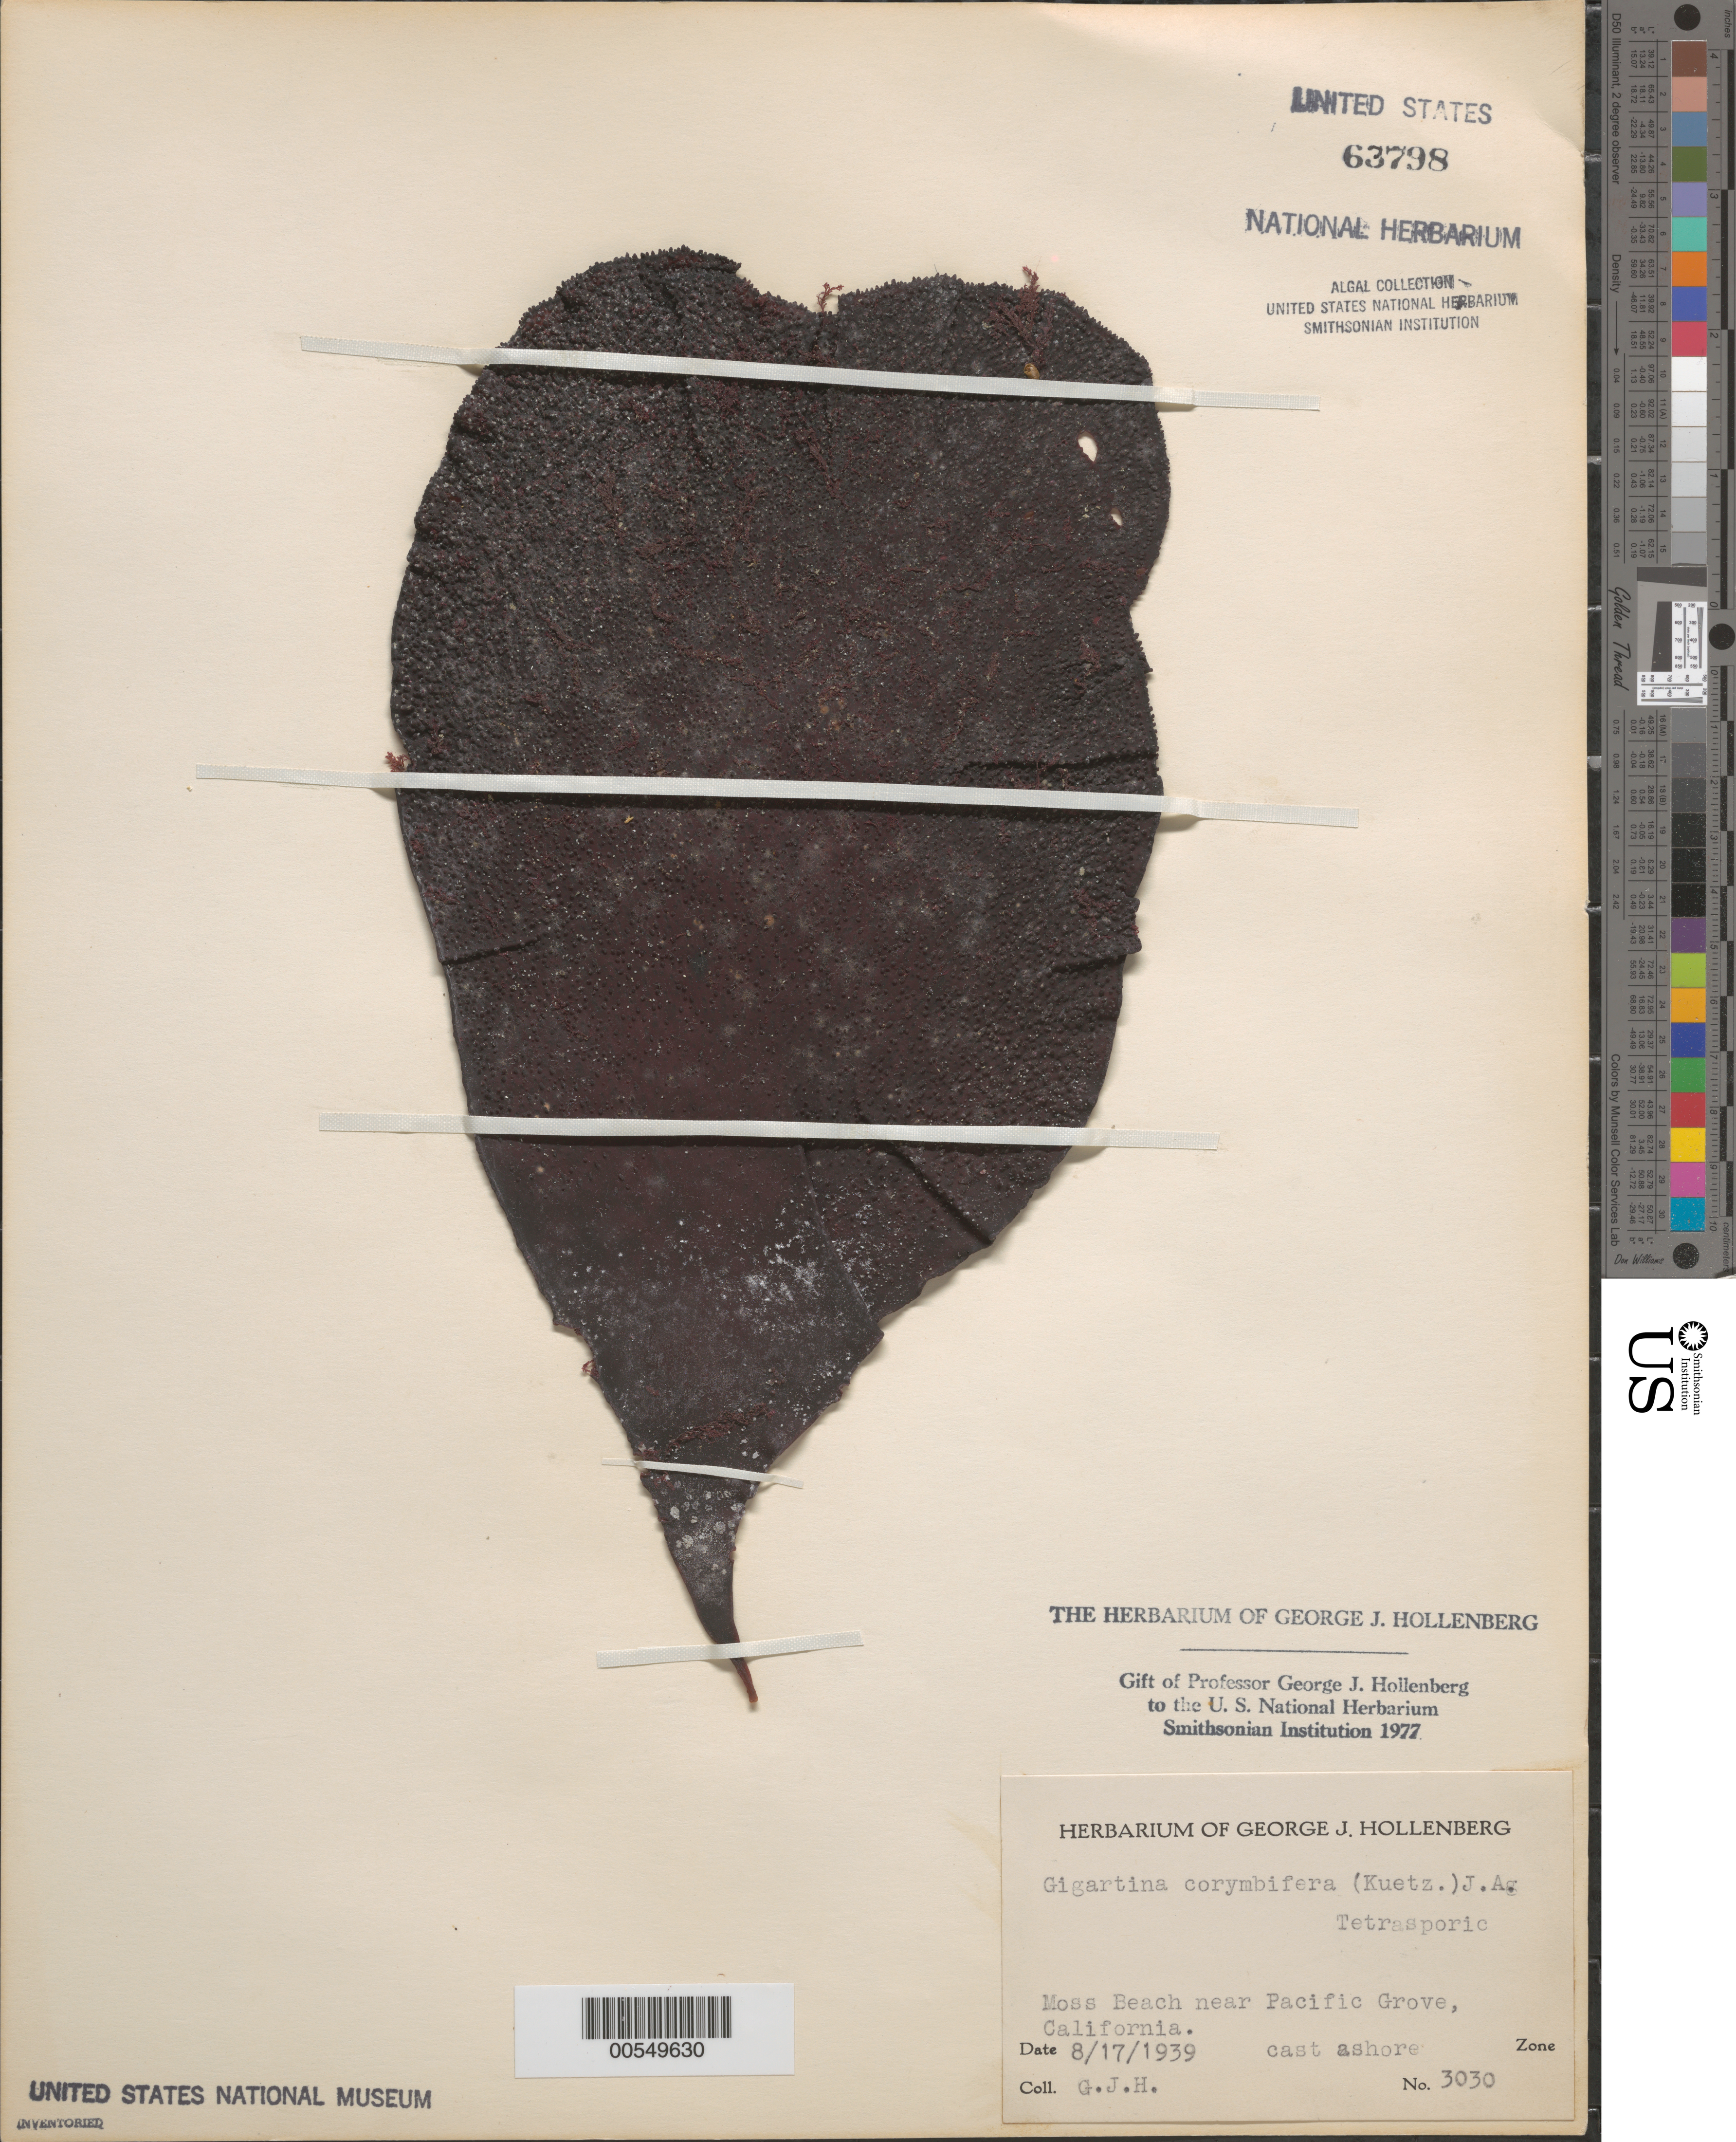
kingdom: Plantae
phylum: Rhodophyta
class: Florideophyceae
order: Gigartinales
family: Gigartinaceae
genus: Chondracanthus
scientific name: Chondracanthus corymbiferus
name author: (Kütz.) Guiry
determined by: Algae name updating Project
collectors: G. Hollenberg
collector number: GJH 3030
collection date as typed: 17 Aug 1939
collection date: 1939-08-17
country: United States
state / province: California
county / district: Monterey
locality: Moss Beach, Pacific Grove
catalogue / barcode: US 63798